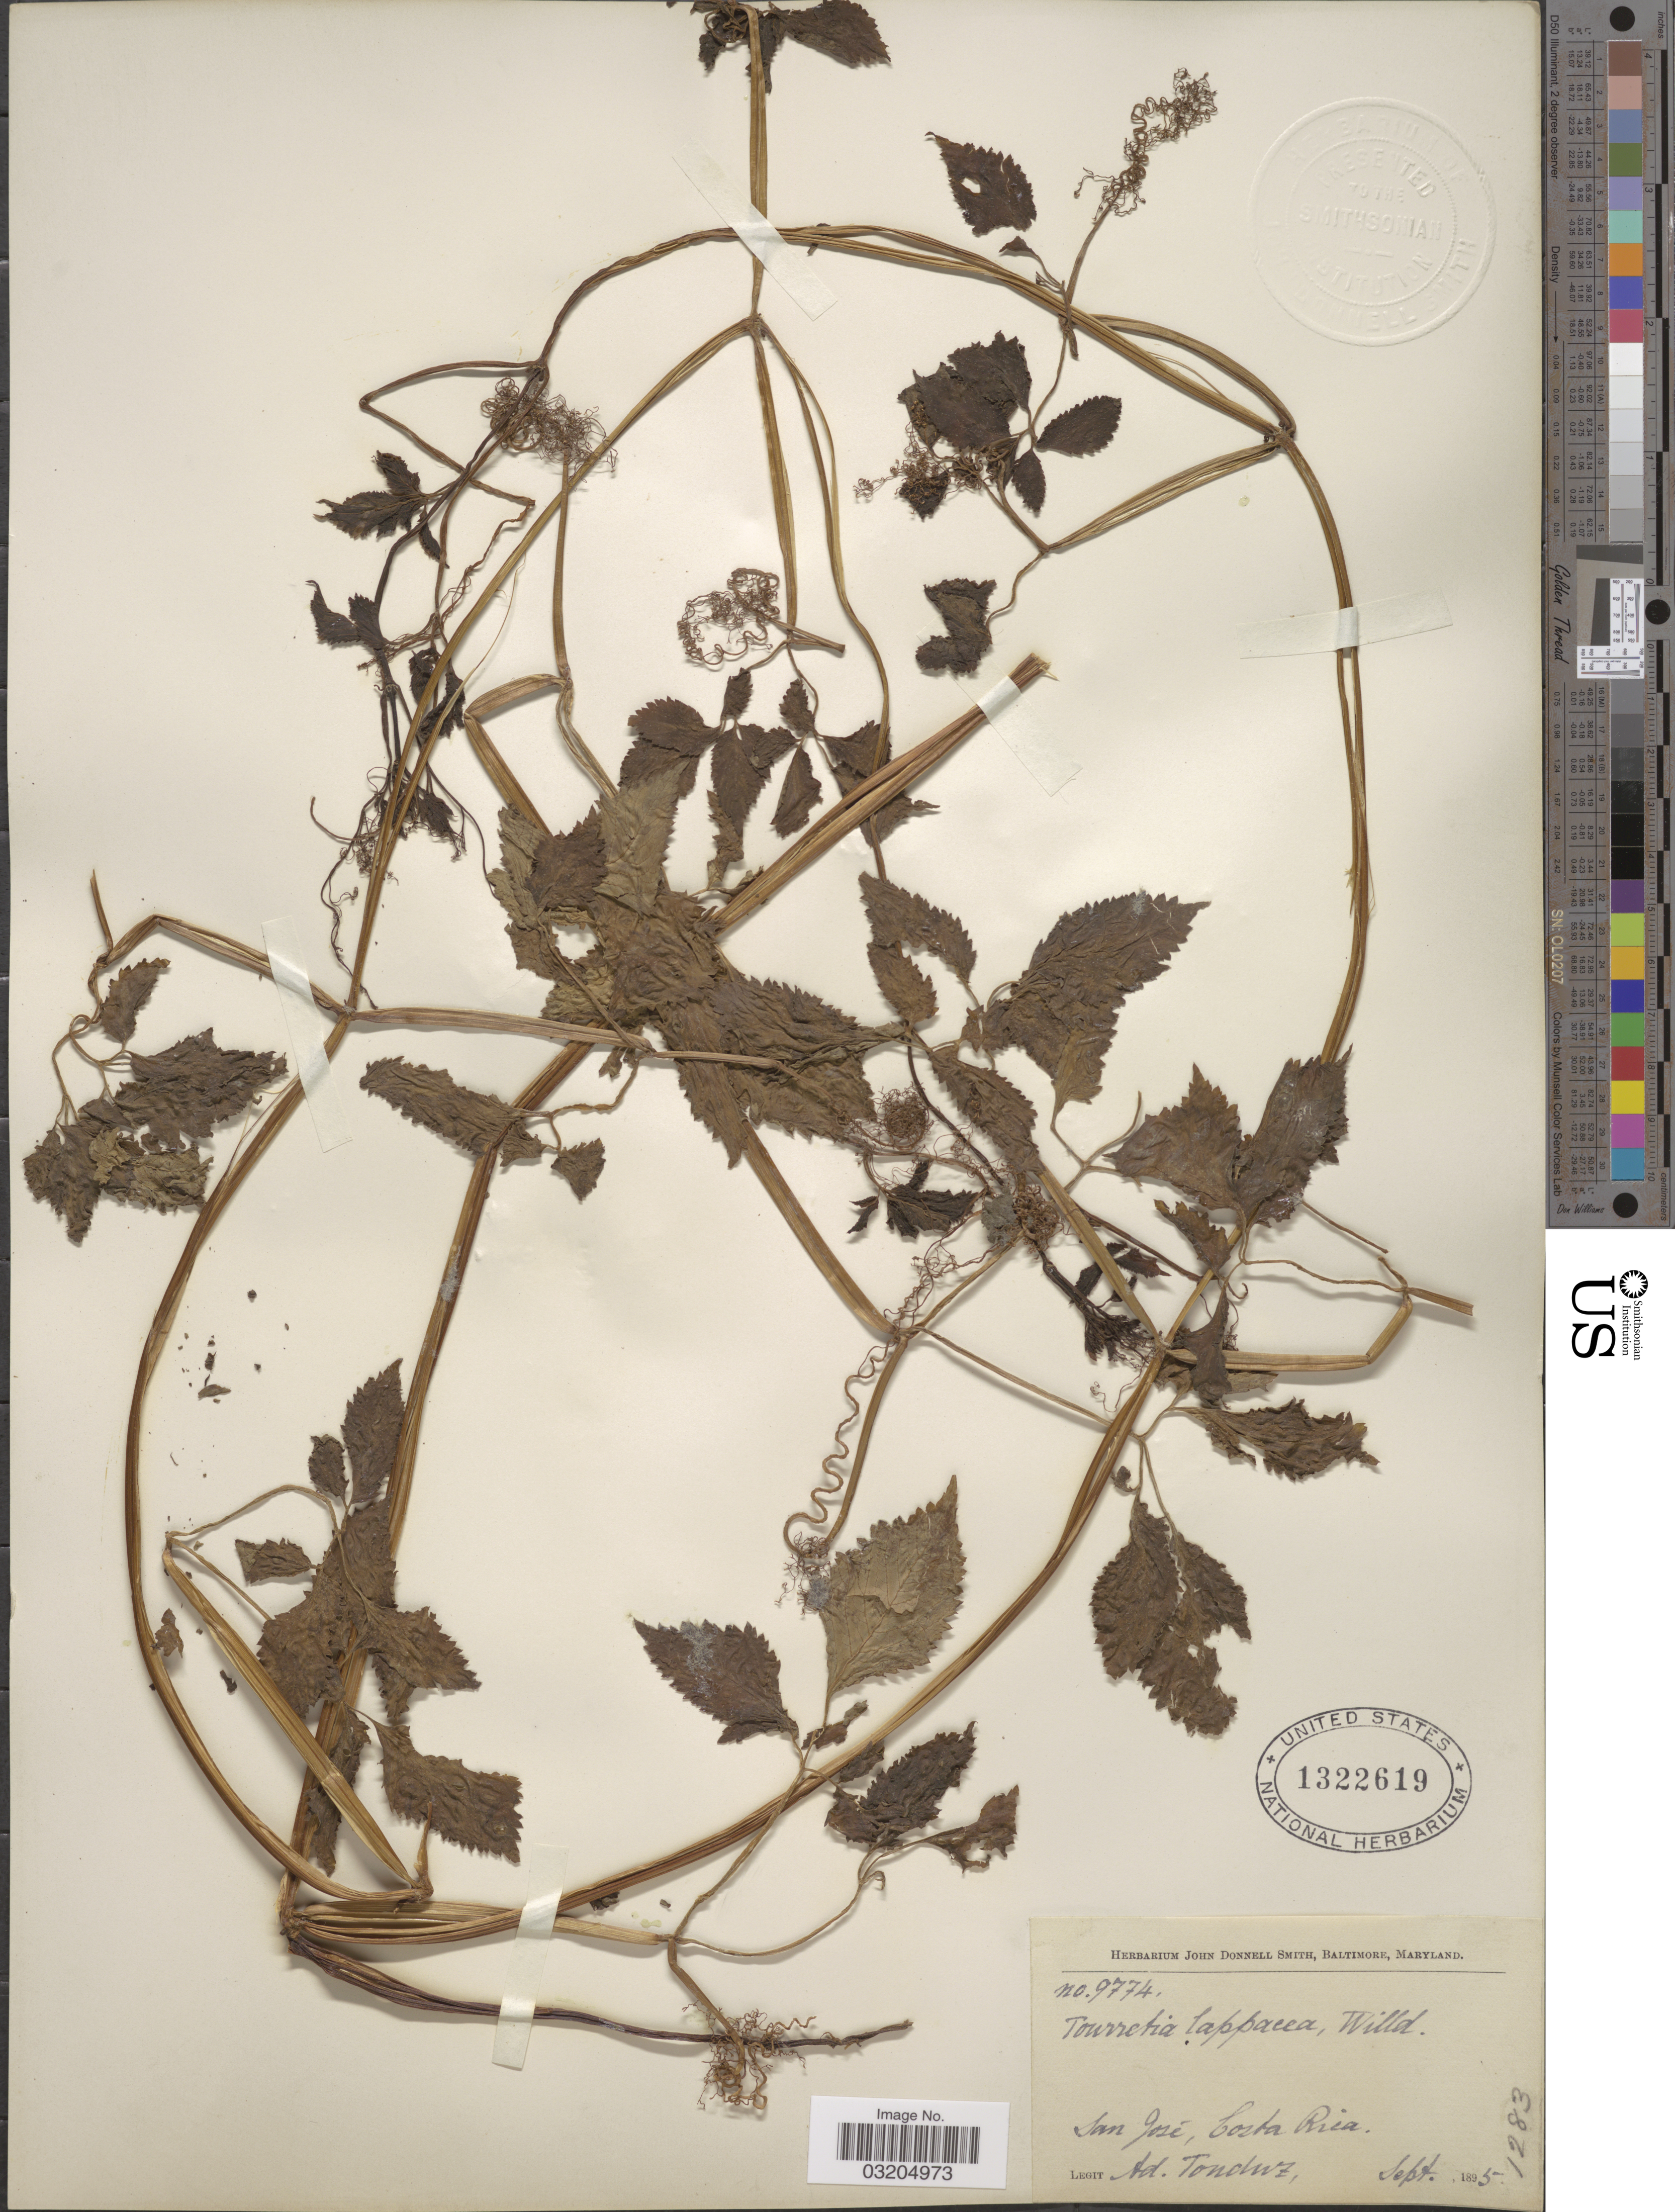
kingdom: Plantae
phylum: Tracheophyta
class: Magnoliopsida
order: Lamiales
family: Bignoniaceae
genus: Tourrettia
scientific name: Tourrettia lappacea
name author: (L'Hér.) Willd.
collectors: A. Tonduz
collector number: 9774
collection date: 1895-09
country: Costa Rica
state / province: San José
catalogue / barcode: US 1322619